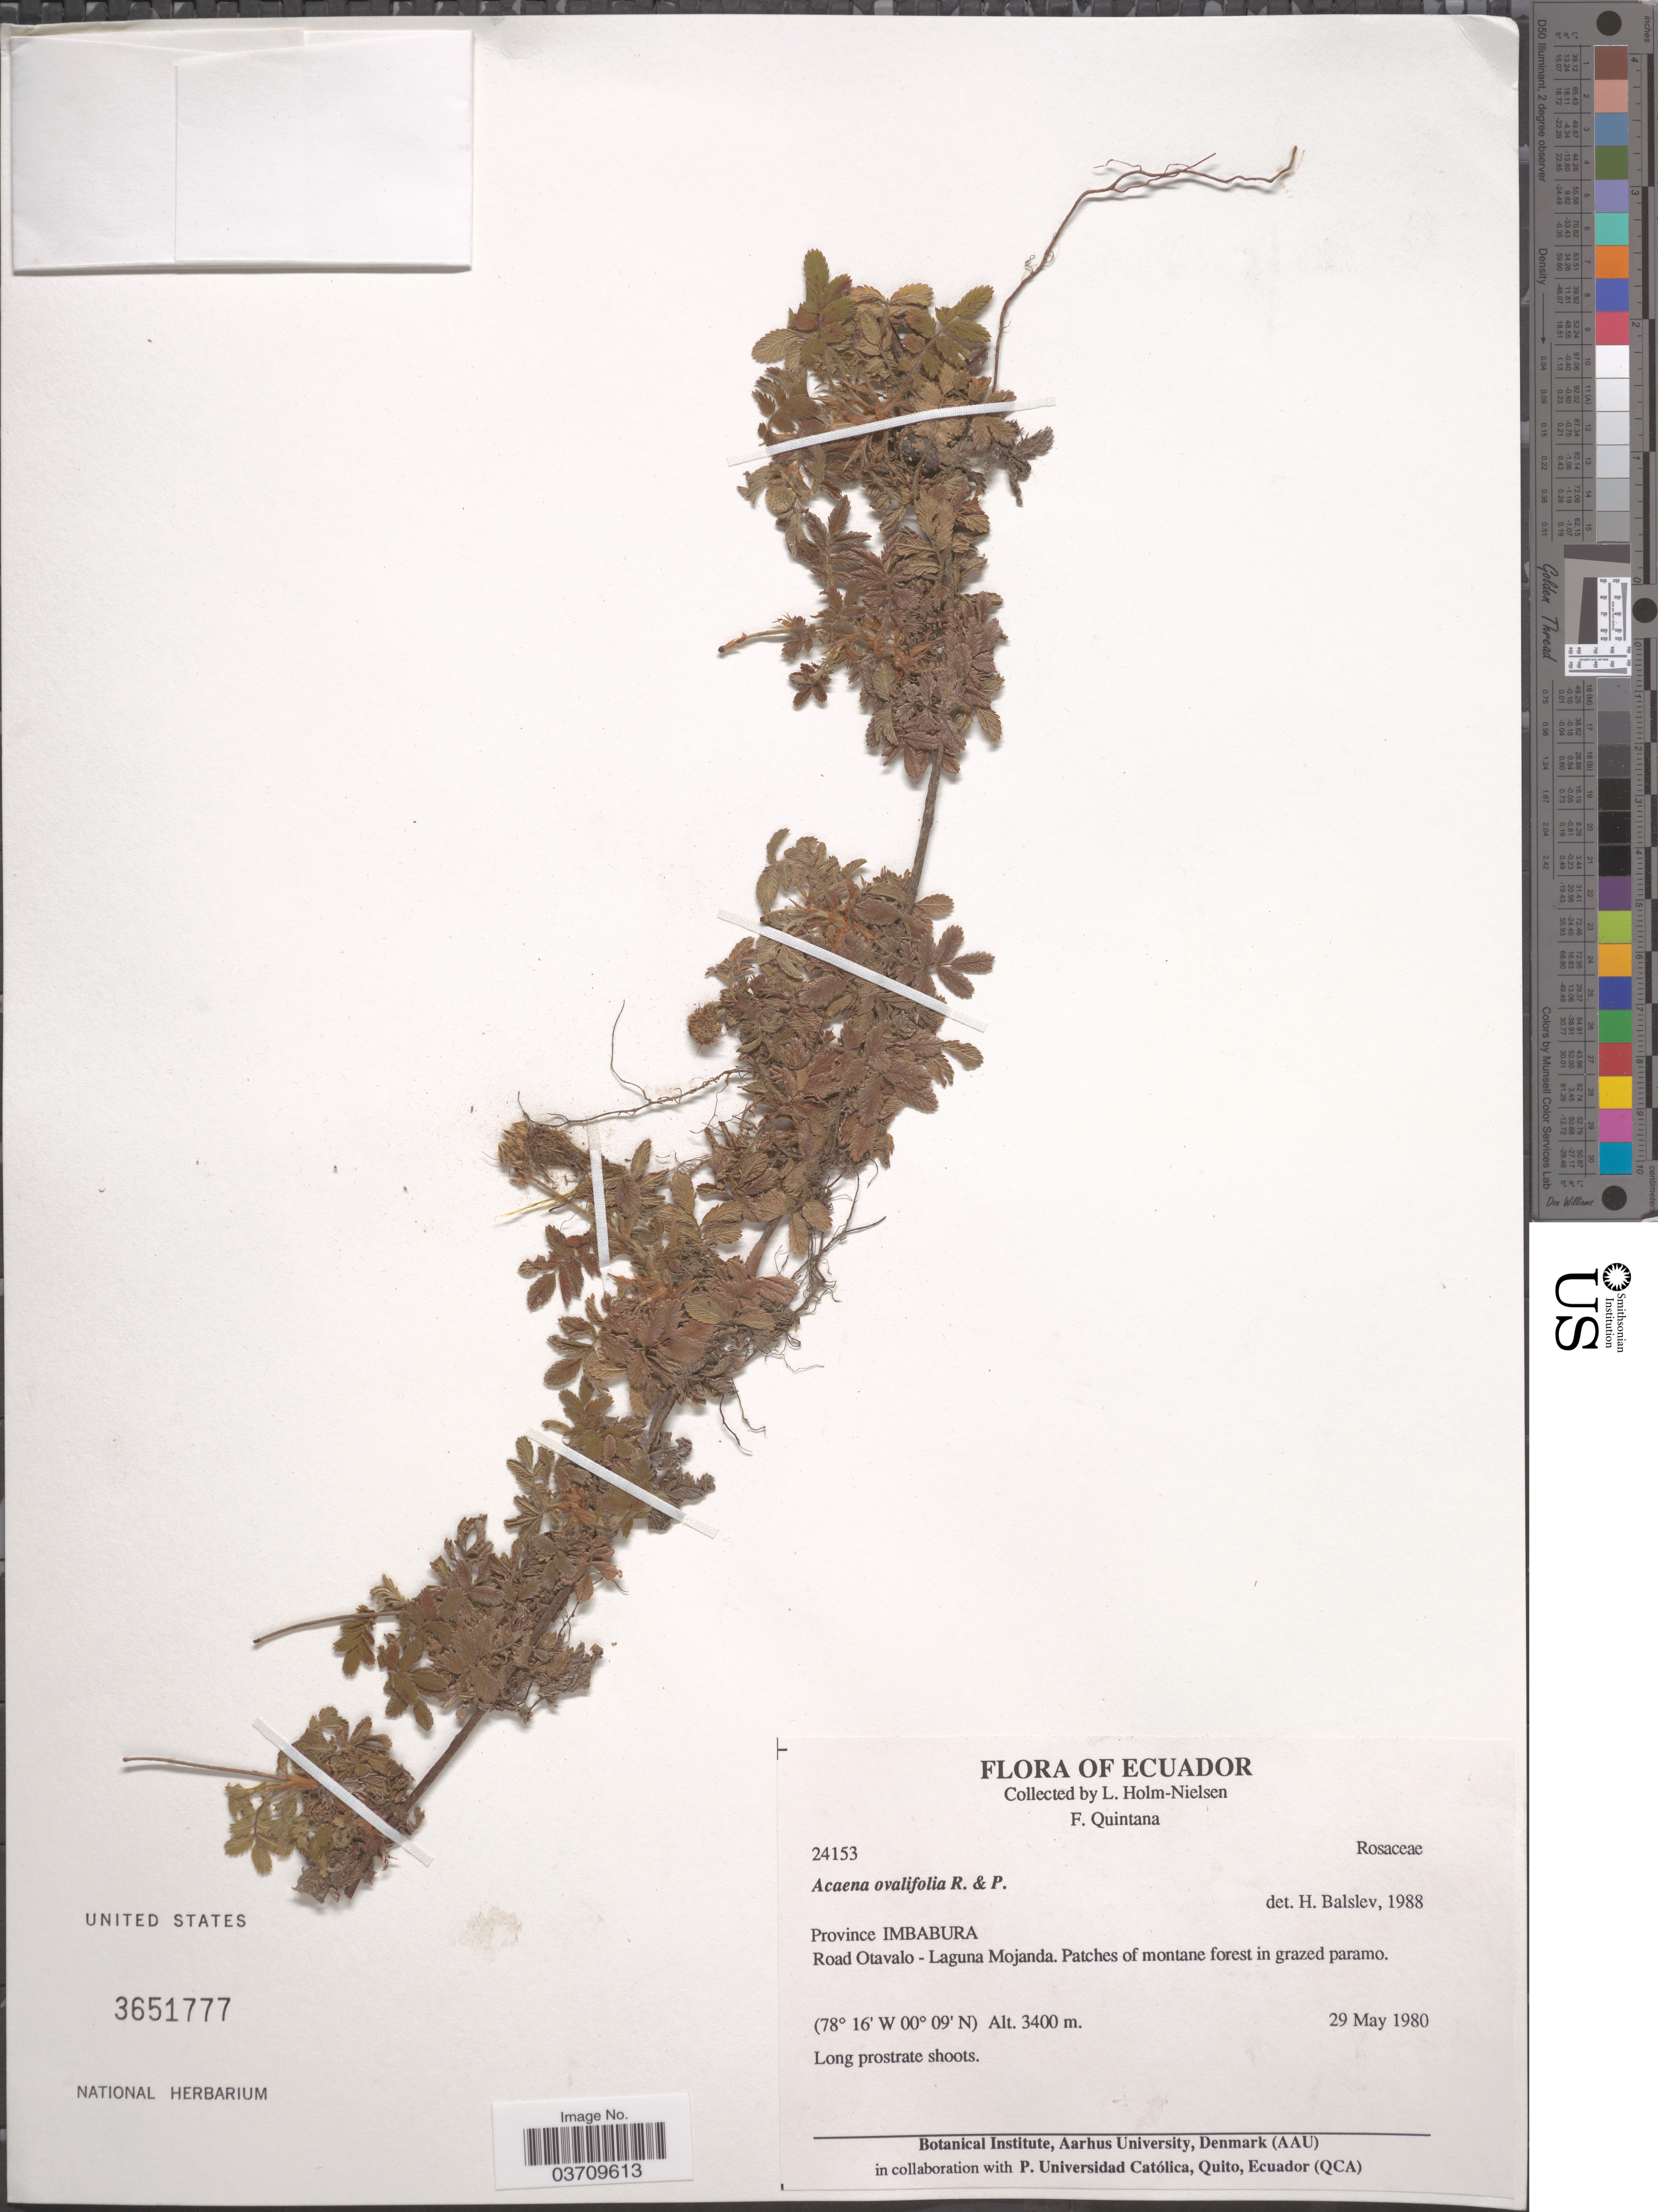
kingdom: Plantae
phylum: Tracheophyta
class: Magnoliopsida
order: Rosales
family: Rosaceae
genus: Acaena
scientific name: Acaena ovalifolia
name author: Ruiz & Pav.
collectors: L. Holm-Nielsen & F. Quintana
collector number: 24153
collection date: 1980-05-29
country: Ecuador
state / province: Imbabura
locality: Road Otavalo-Laguna Mojanda.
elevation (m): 3400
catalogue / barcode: US 3651777